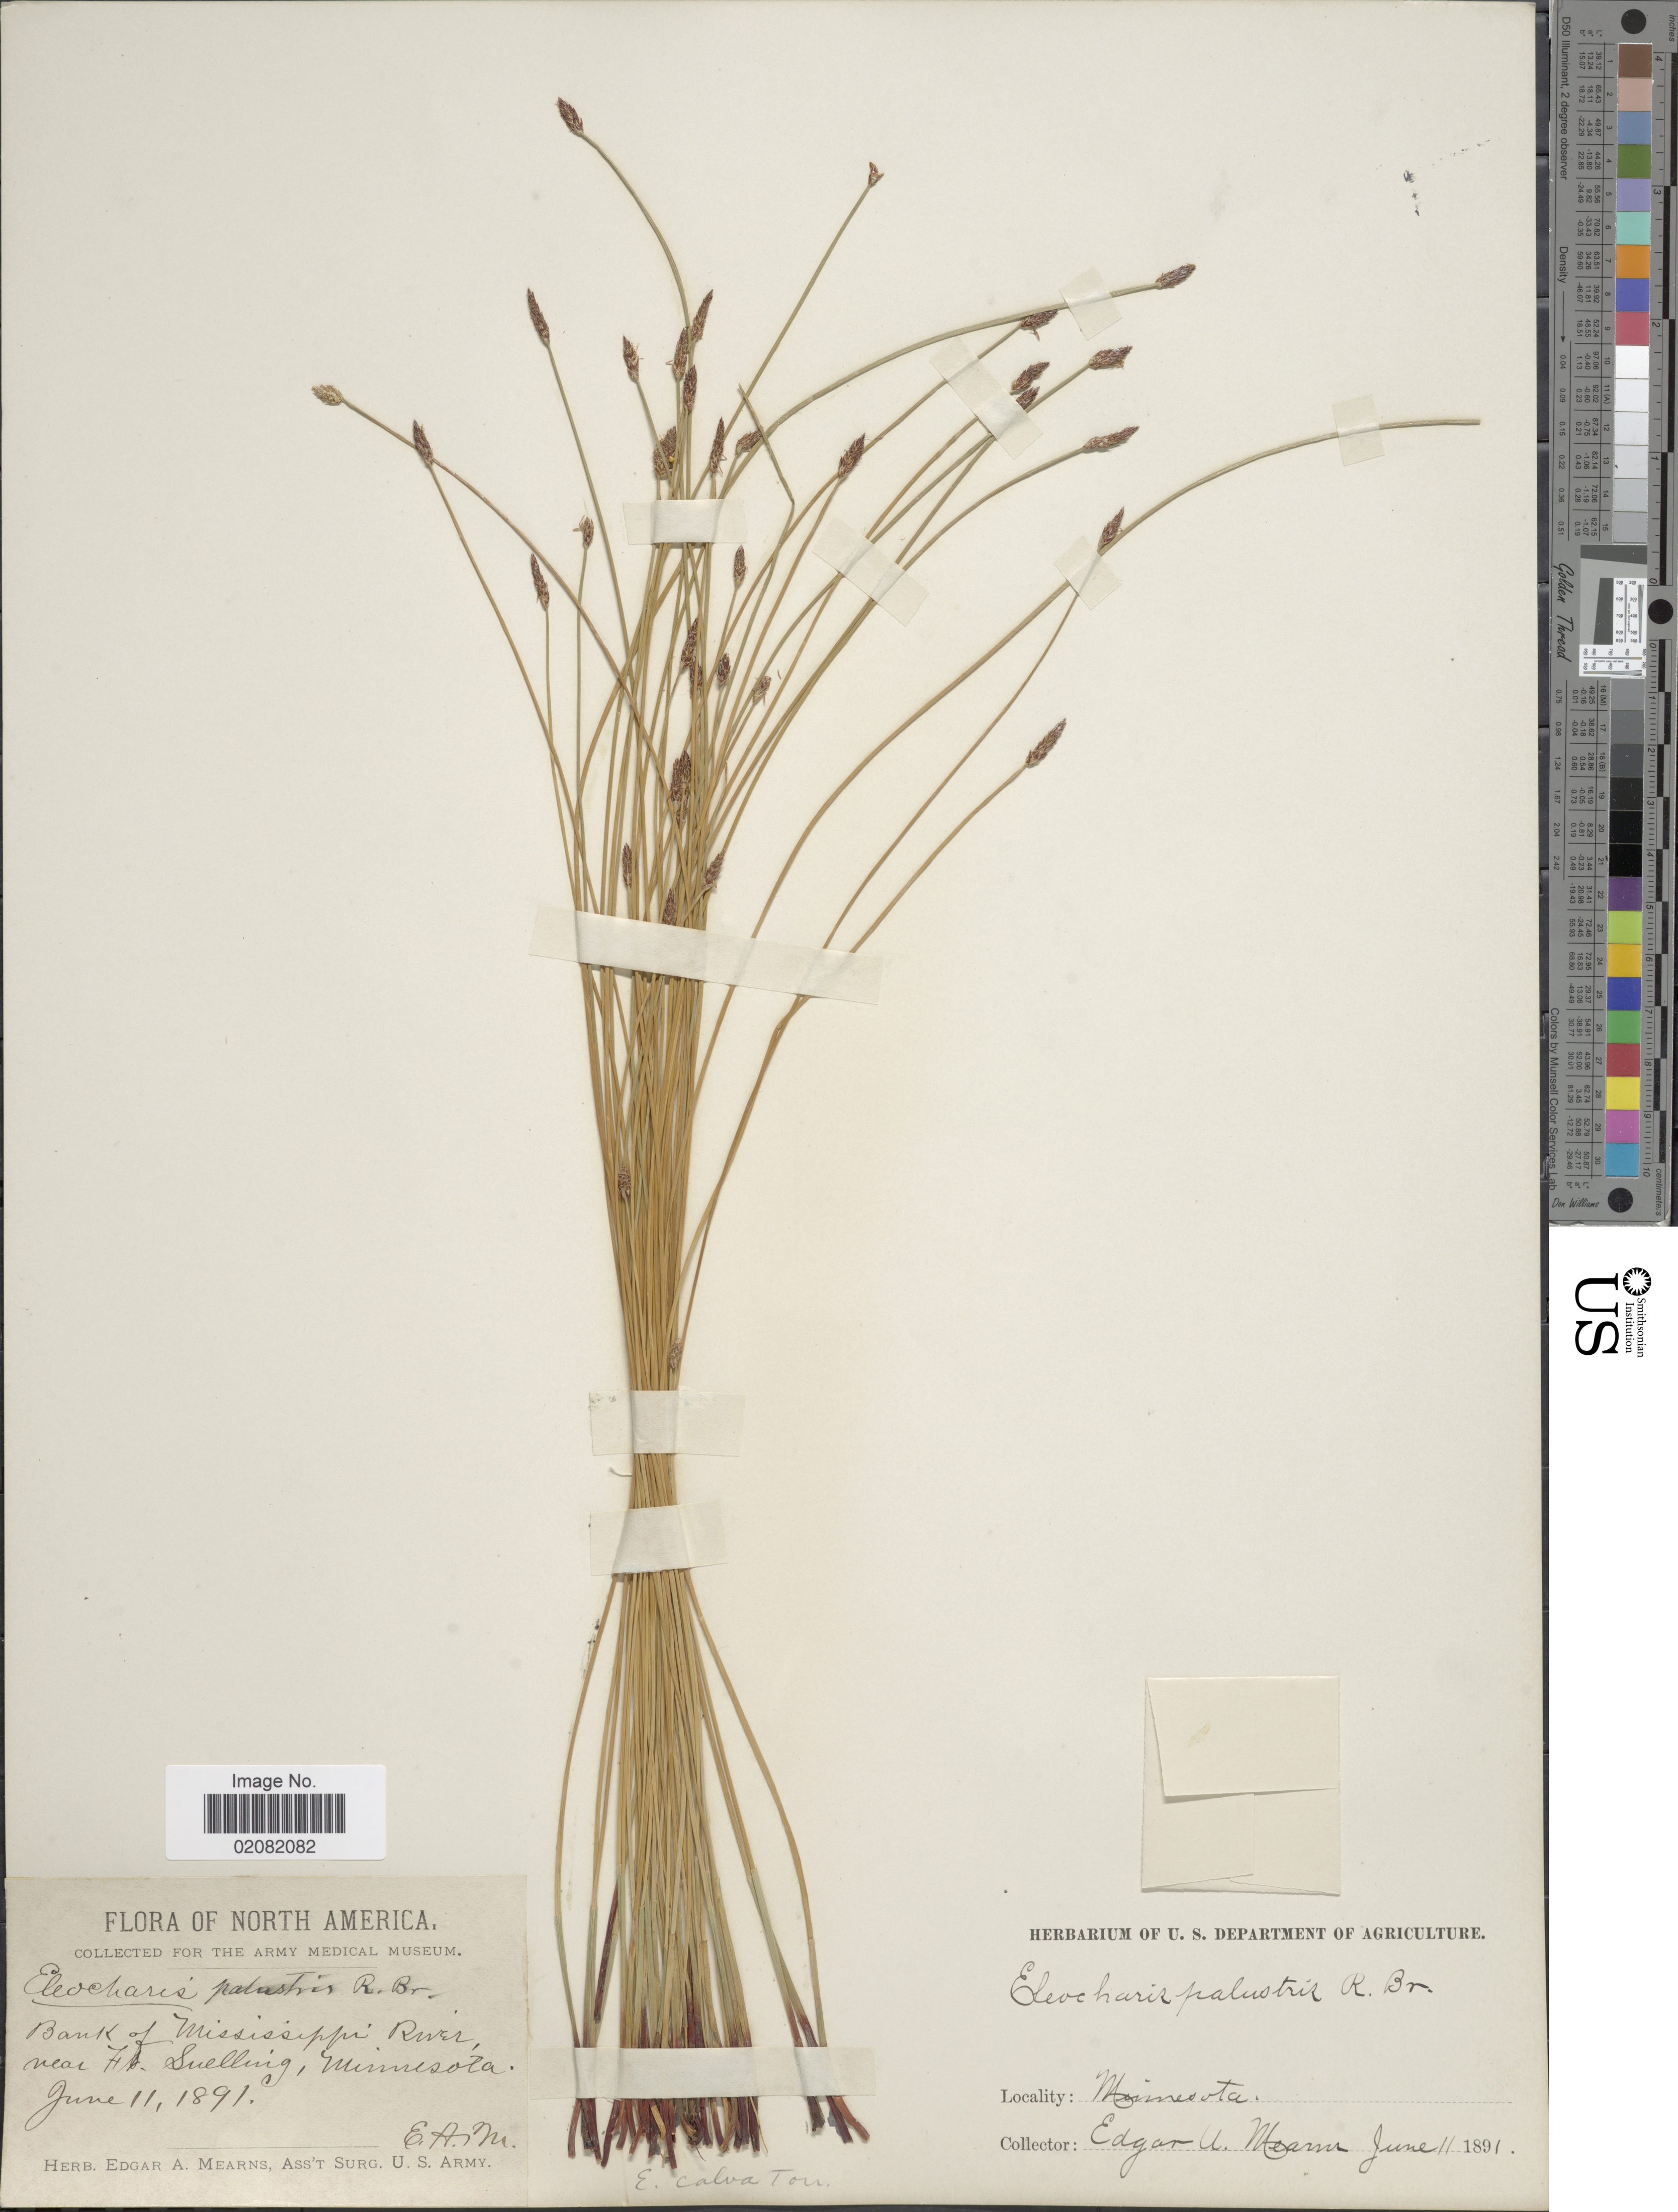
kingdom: Plantae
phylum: Tracheophyta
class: Liliopsida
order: Poales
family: Cyperaceae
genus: Eleocharis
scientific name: Eleocharis erythropoda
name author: Steud.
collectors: E. A. Mearns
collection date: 1891-06-11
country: United States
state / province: Minnesota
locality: Bank of Mississippi River, near Ft Snelling